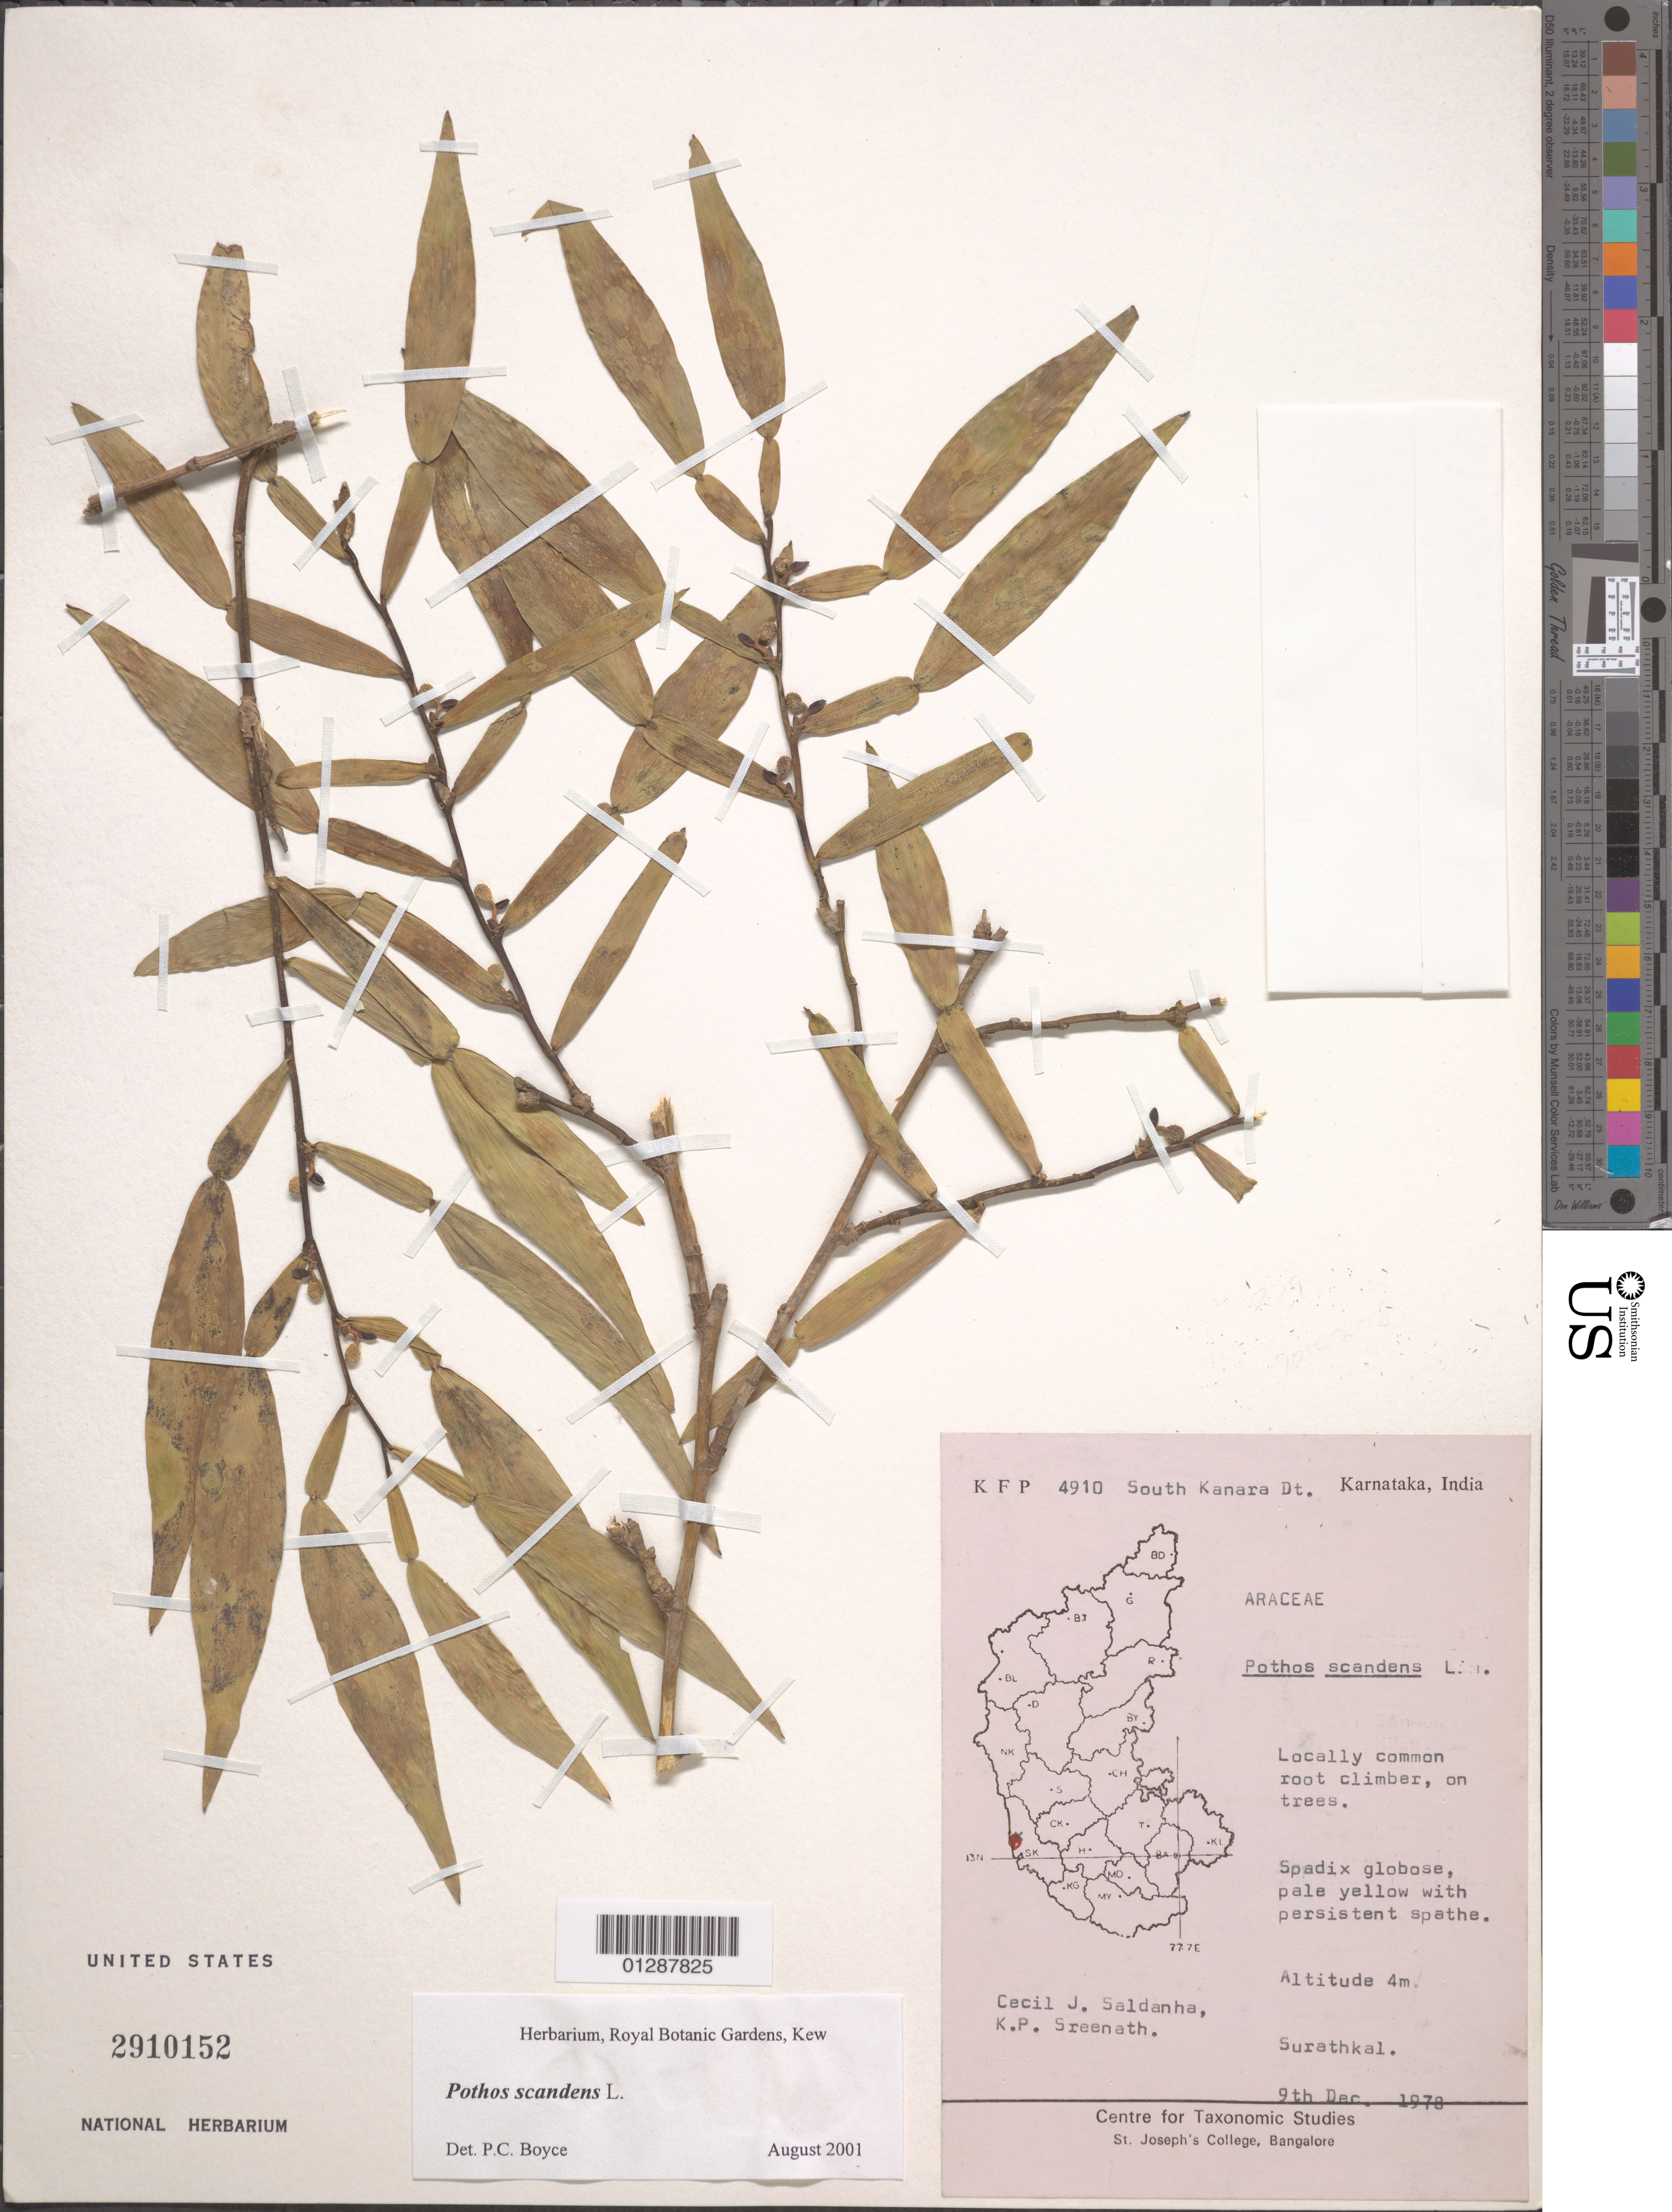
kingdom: Plantae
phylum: Tracheophyta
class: Liliopsida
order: Alismatales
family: Araceae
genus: Pothos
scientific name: Pothos scandens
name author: L.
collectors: C. J. Saldanha & K. Sreenath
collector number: KFP 4910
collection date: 1978-12-09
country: India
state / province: Karnataka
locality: South Kanara Dt. Surathkal.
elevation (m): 4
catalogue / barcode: US 2910152